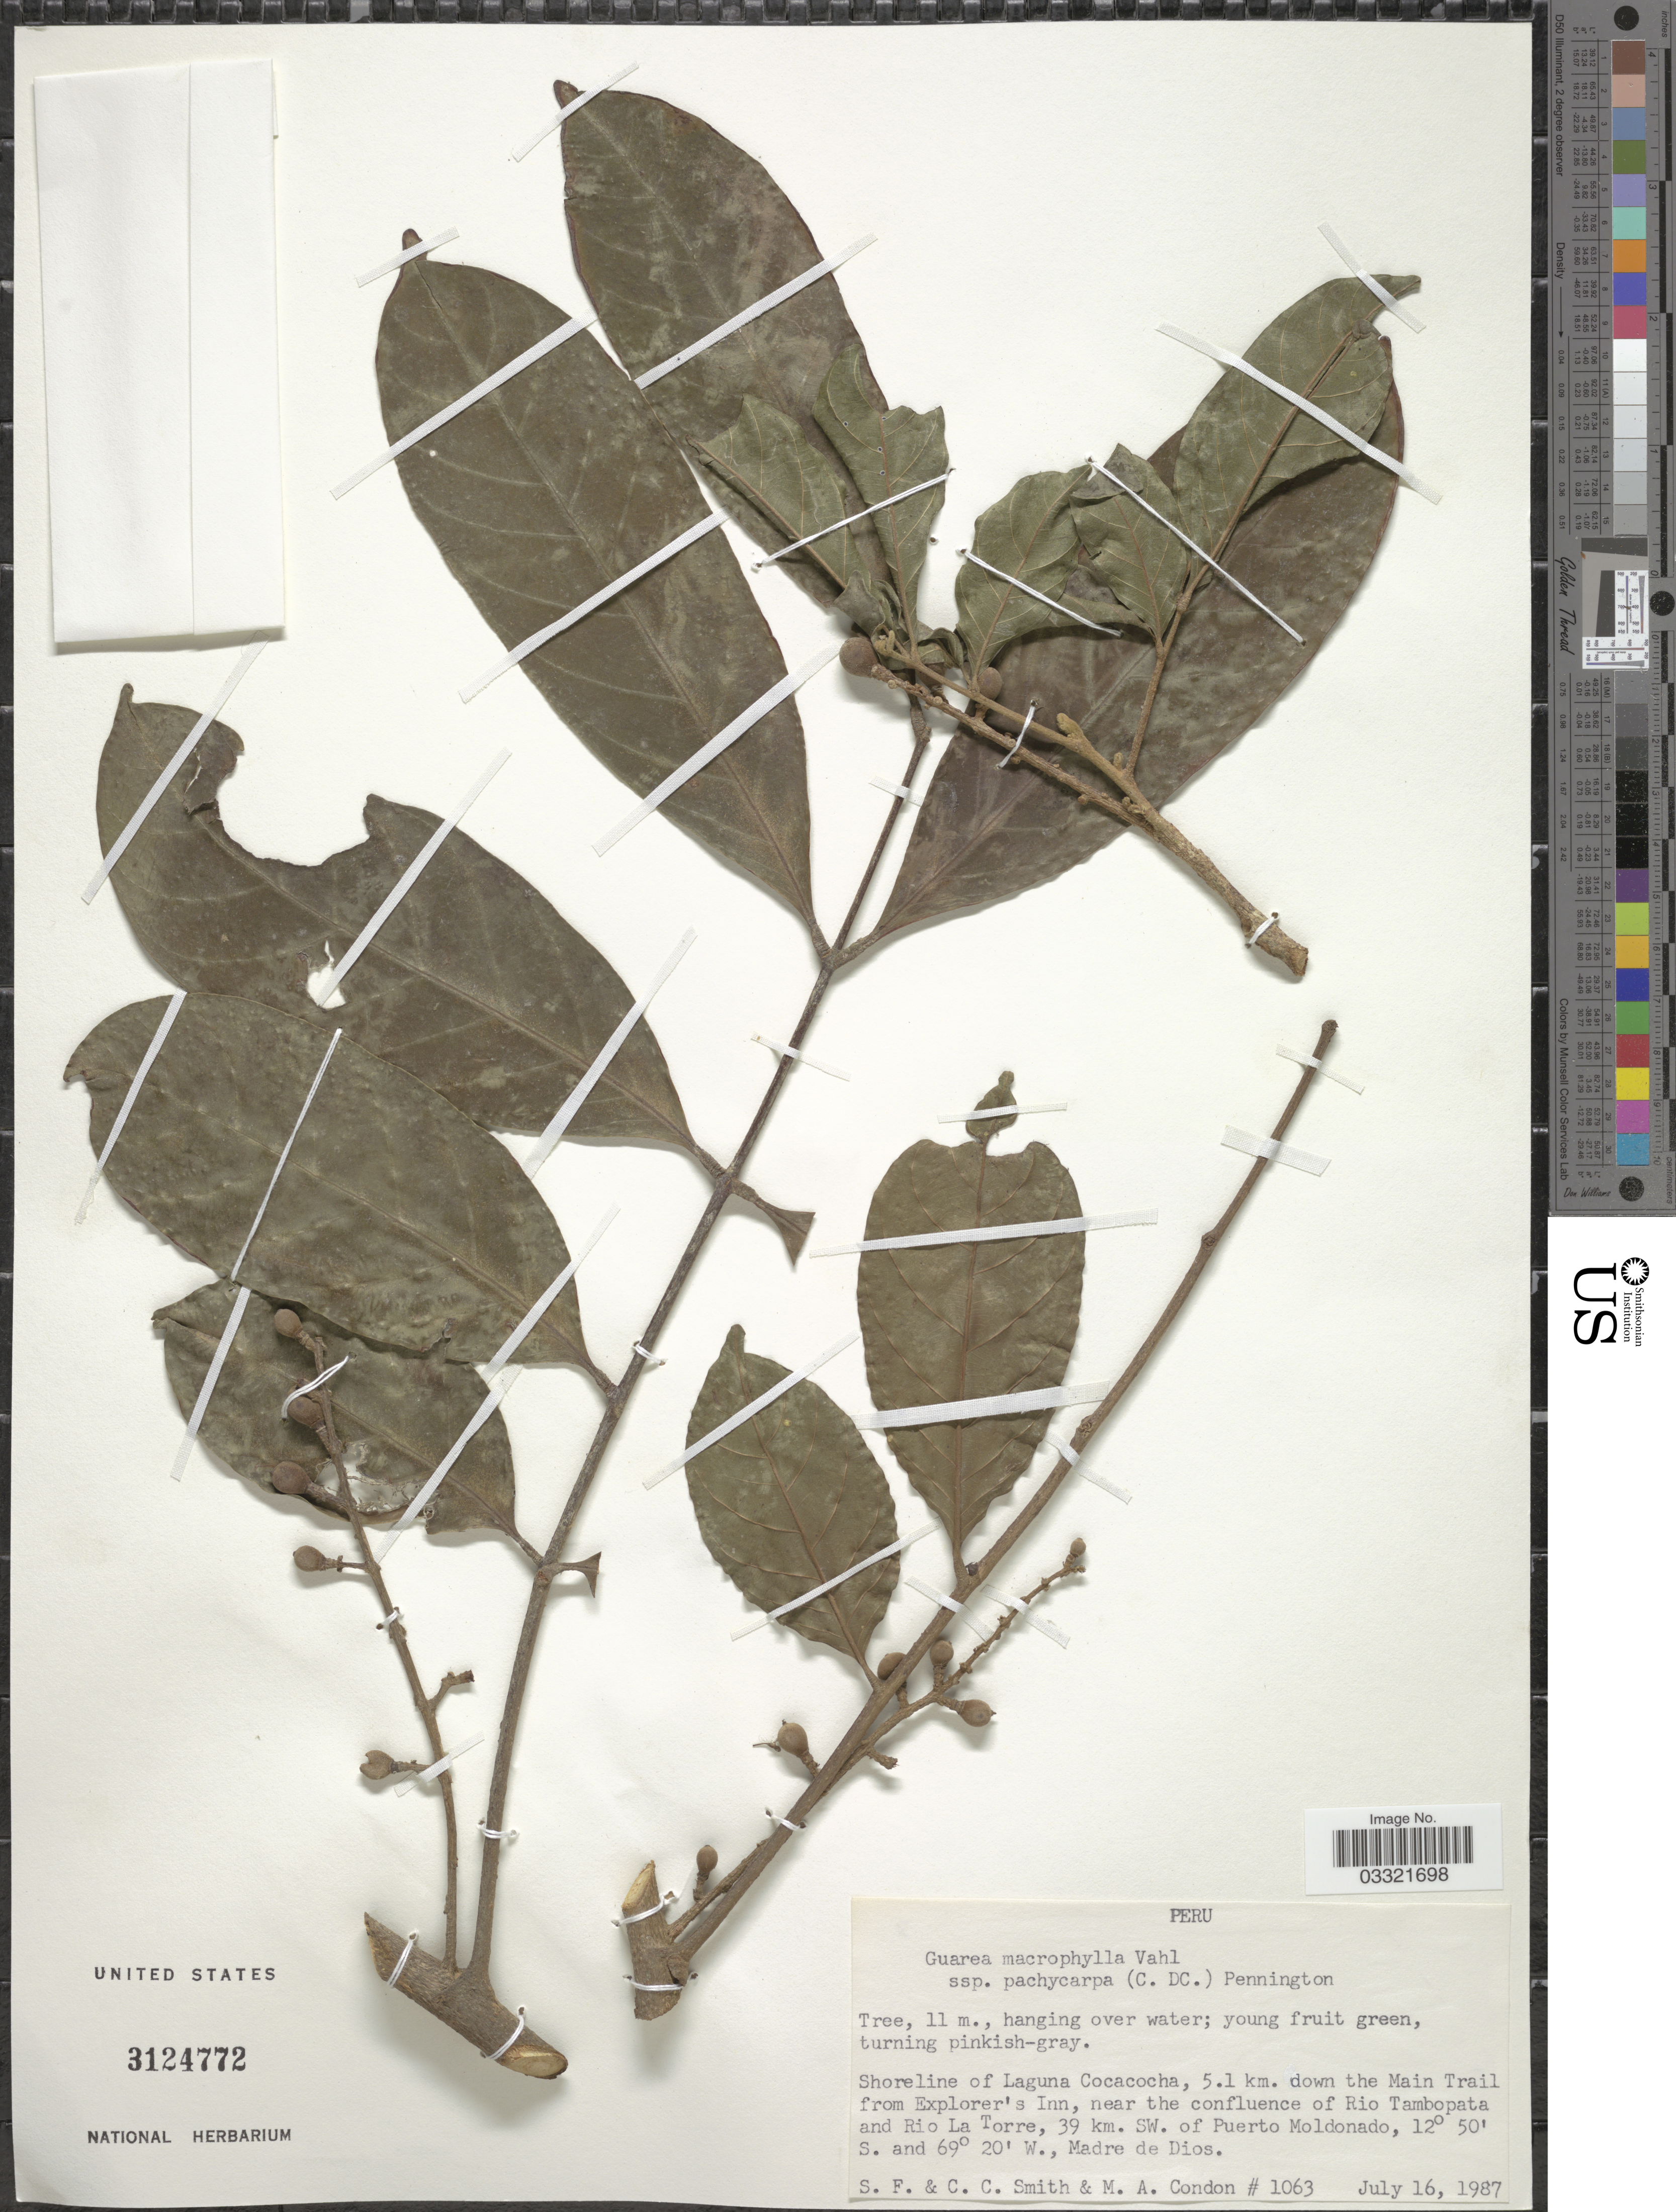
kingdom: Plantae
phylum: Tracheophyta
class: Magnoliopsida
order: Sapindales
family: Meliaceae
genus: Guarea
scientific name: Guarea macrophylla subsp. pachycarpa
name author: (C. DC.) T.D. Penn.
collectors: S.F. Smith, C. C. Smith & M. Condon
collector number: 1063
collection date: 1987-07-16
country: Peru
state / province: Madre de Dios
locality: Shoreline of Laguna Cocacocha, 5.1 km. down the Main Trail from Explorer's Inn, near the confluence of Rio Tambopata and Rio La Torre, 39 km. SW. of Puerto Moldonado.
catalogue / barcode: US 3124772